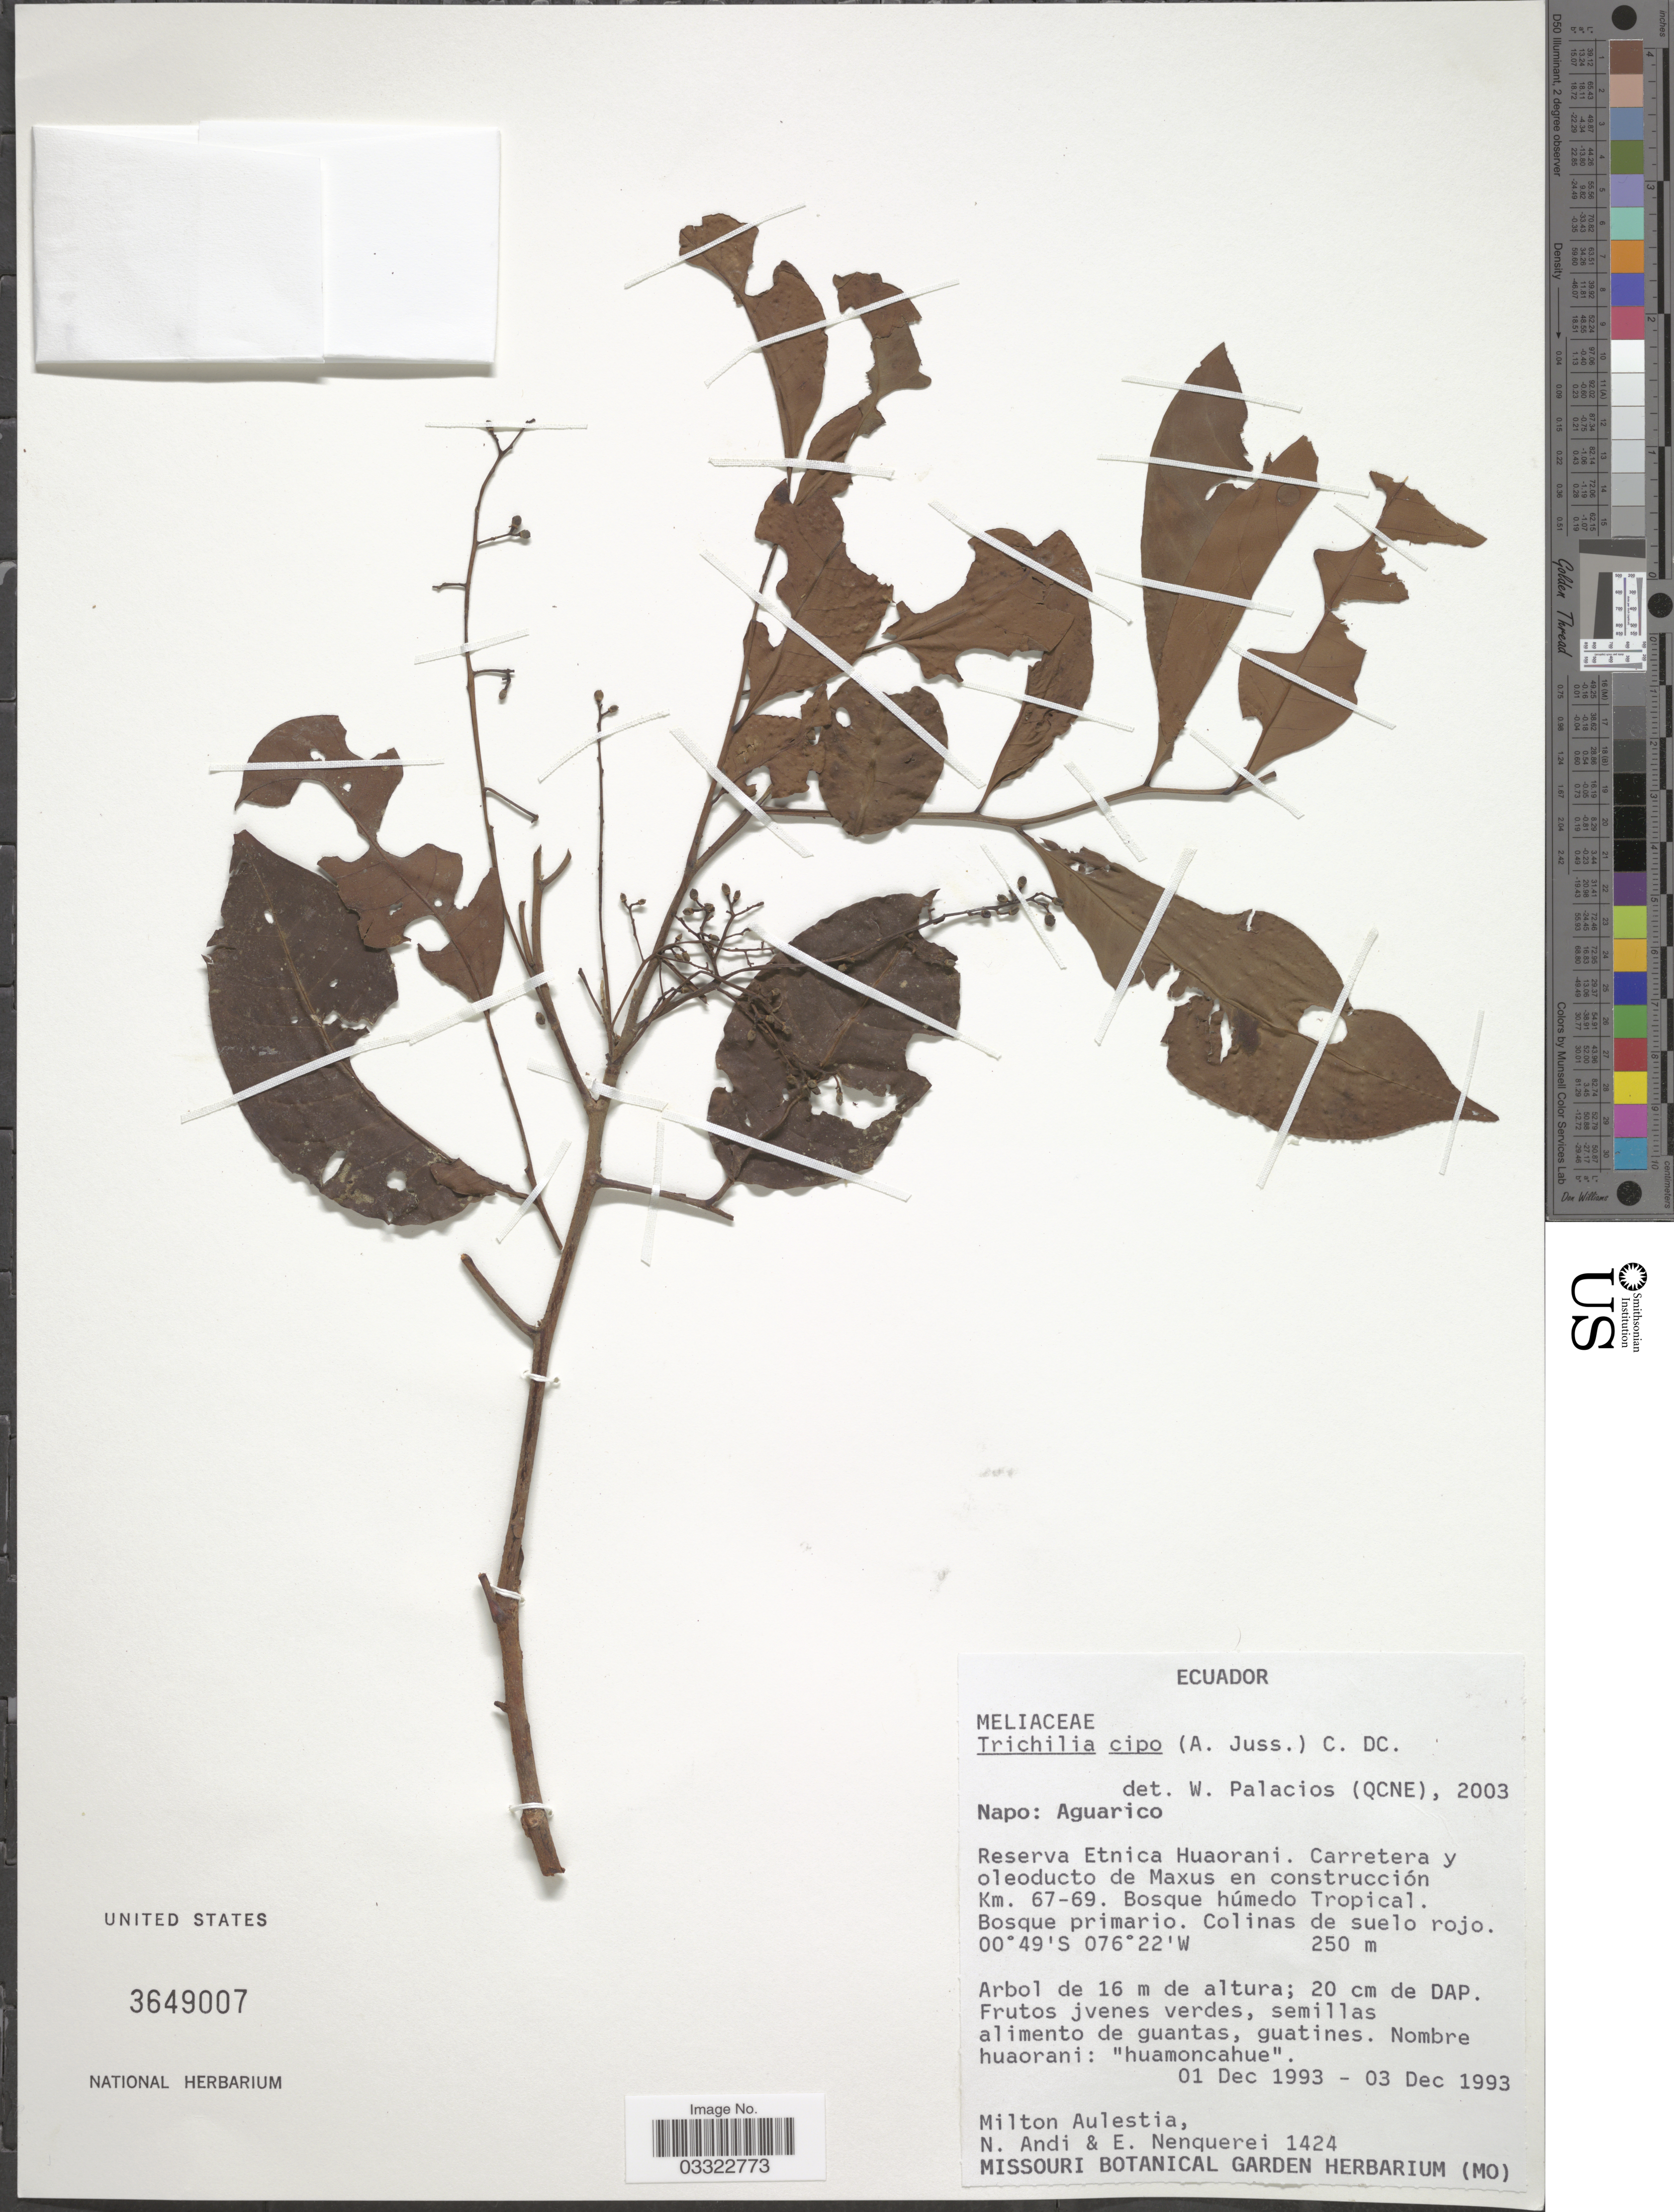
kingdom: Plantae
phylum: Tracheophyta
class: Magnoliopsida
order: Sapindales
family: Meliaceae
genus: Trichilia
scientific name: Trichilia cipo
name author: (A. Juss.) C. DC.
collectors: M. Aulestia, N. Andi & E. Nenquerei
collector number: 1424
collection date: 1993-12-01/1993-12-03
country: Ecuador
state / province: Napo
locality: Aguarico. Reserva Etnica Huaorani. Carretera y oleoducto de Maxus en construcción Km. 67-69.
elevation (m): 250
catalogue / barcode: US 3649007